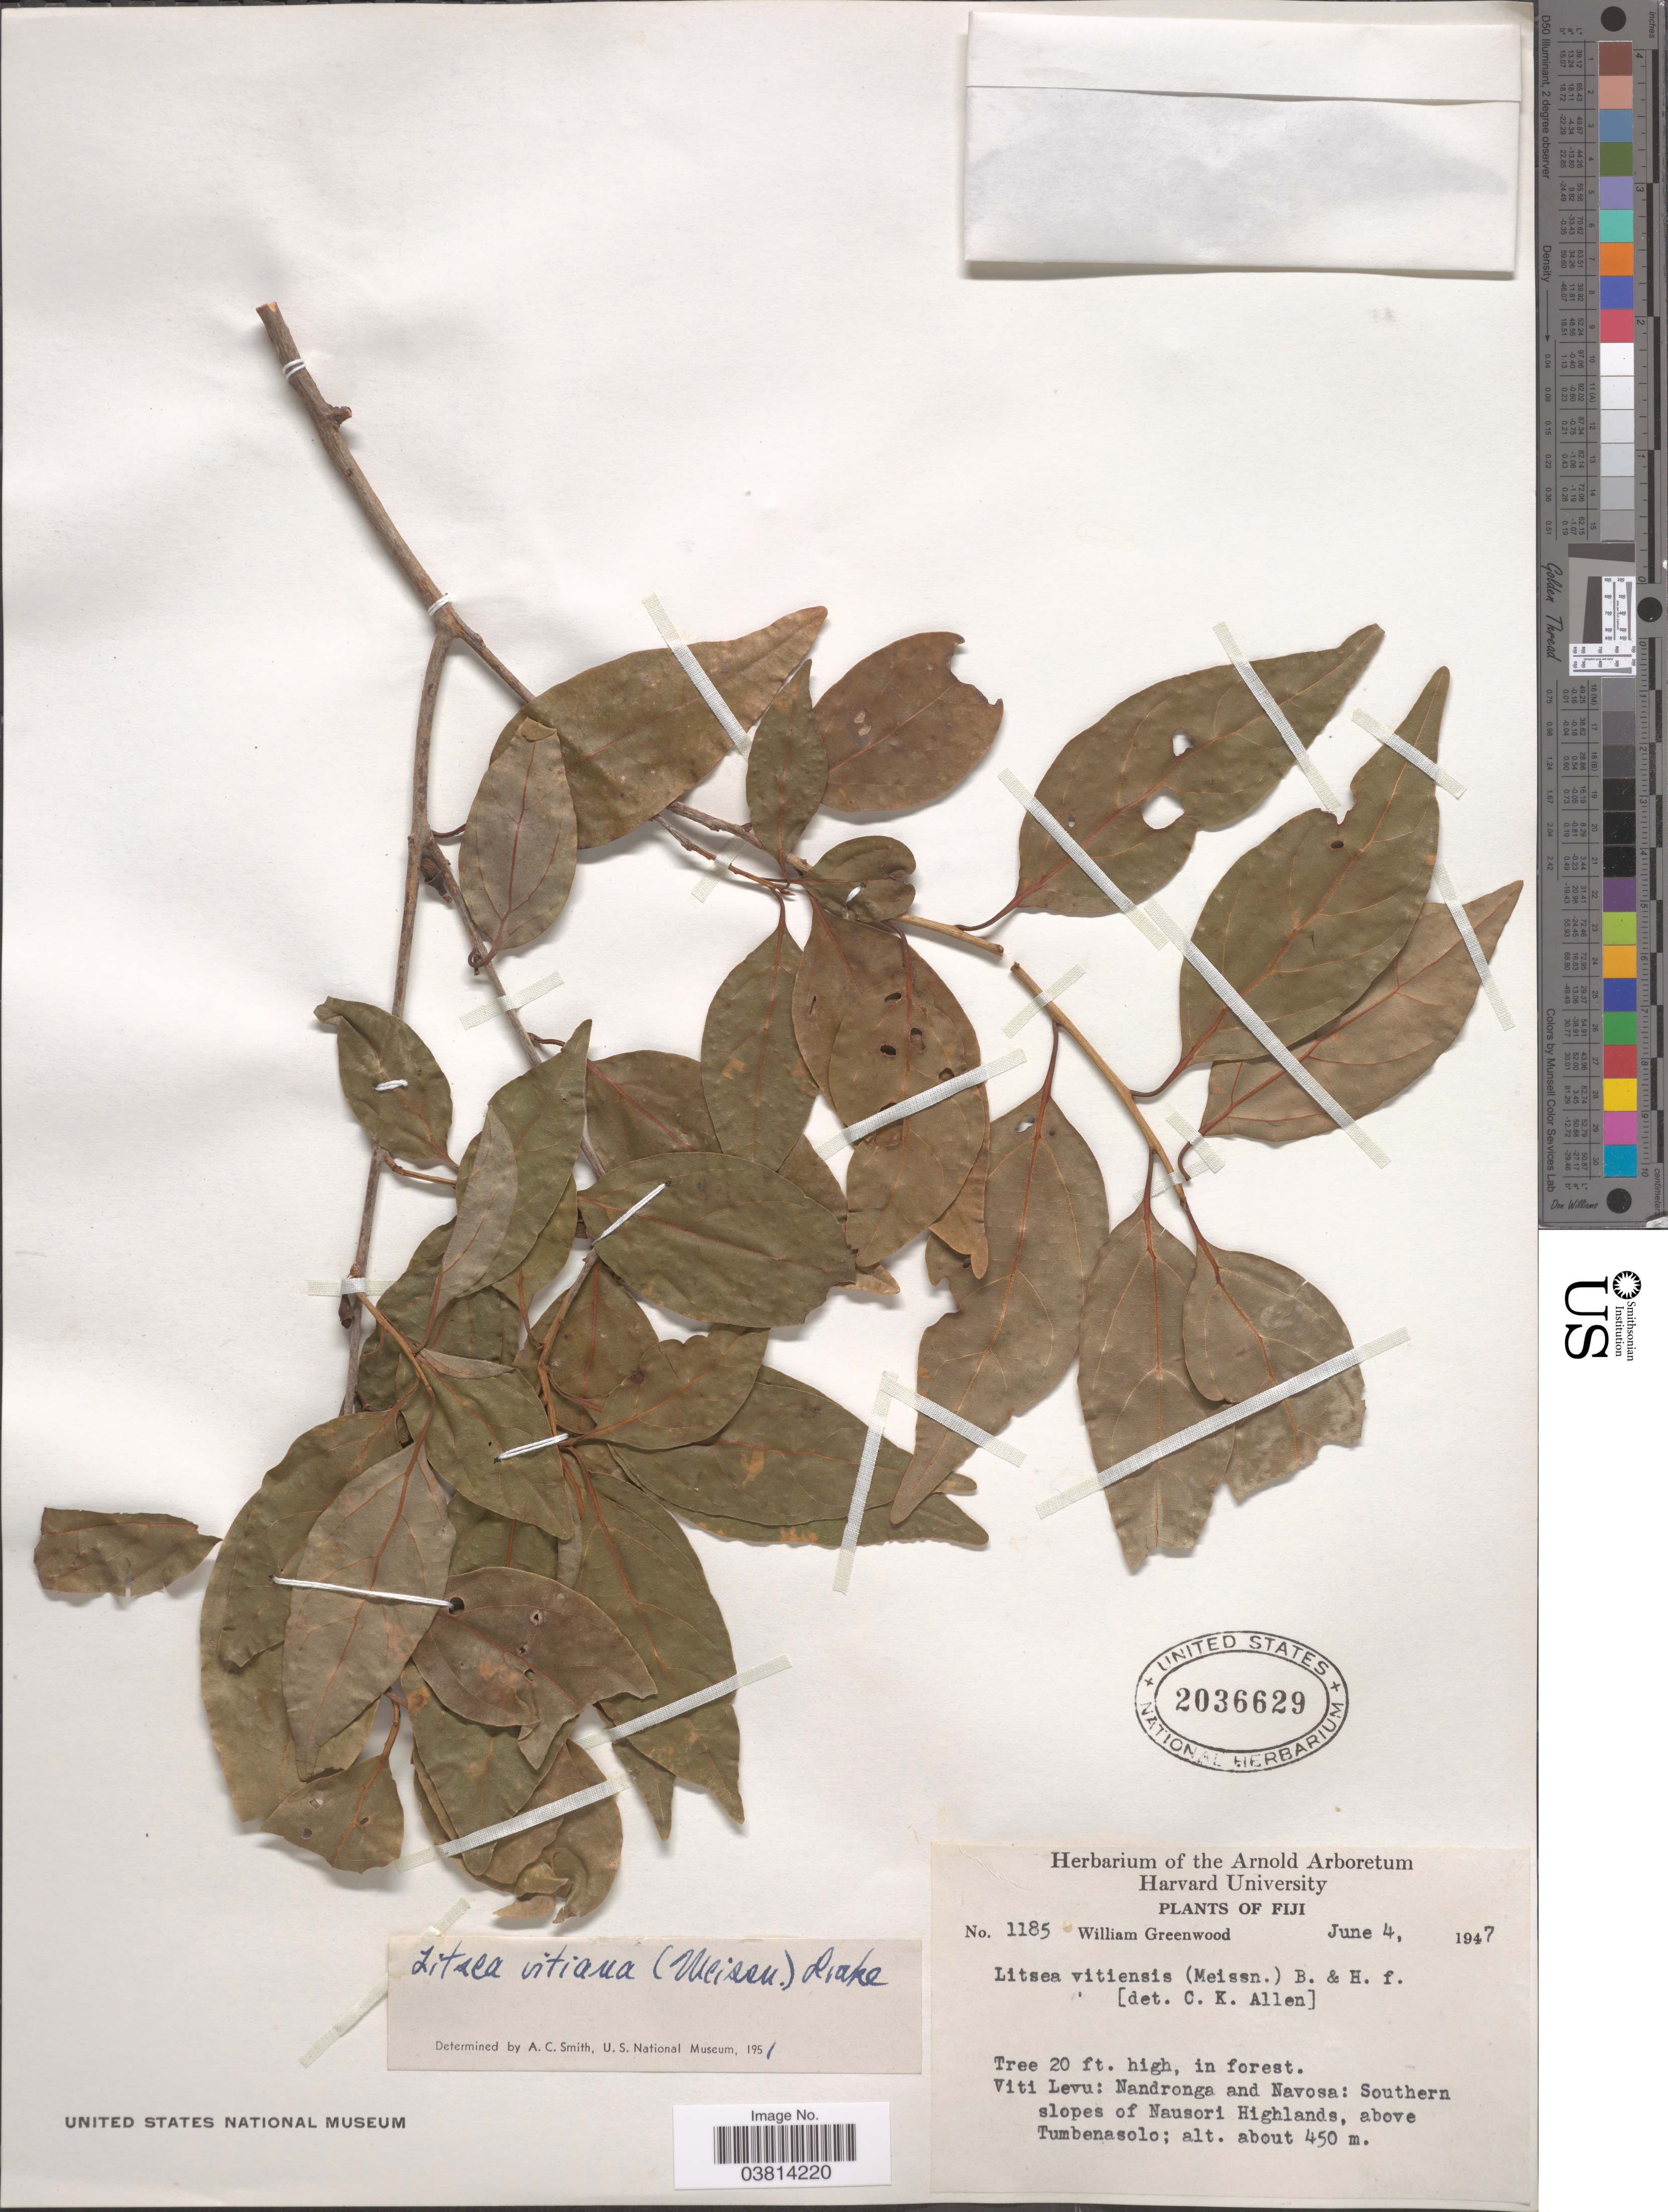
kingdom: Plantae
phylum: Tracheophyta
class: Magnoliopsida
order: Laurales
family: Lauraceae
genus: Litsea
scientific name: Litsea vitiana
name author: (Meisn.) Drake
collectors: W. Greenwood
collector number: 1185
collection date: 1947-06-04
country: Fiji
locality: Viti Levu: Nandronga and Navosa: Southern slopes of Nausori Highlands, above Tumbenasolo.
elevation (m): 450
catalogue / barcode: US 2036629